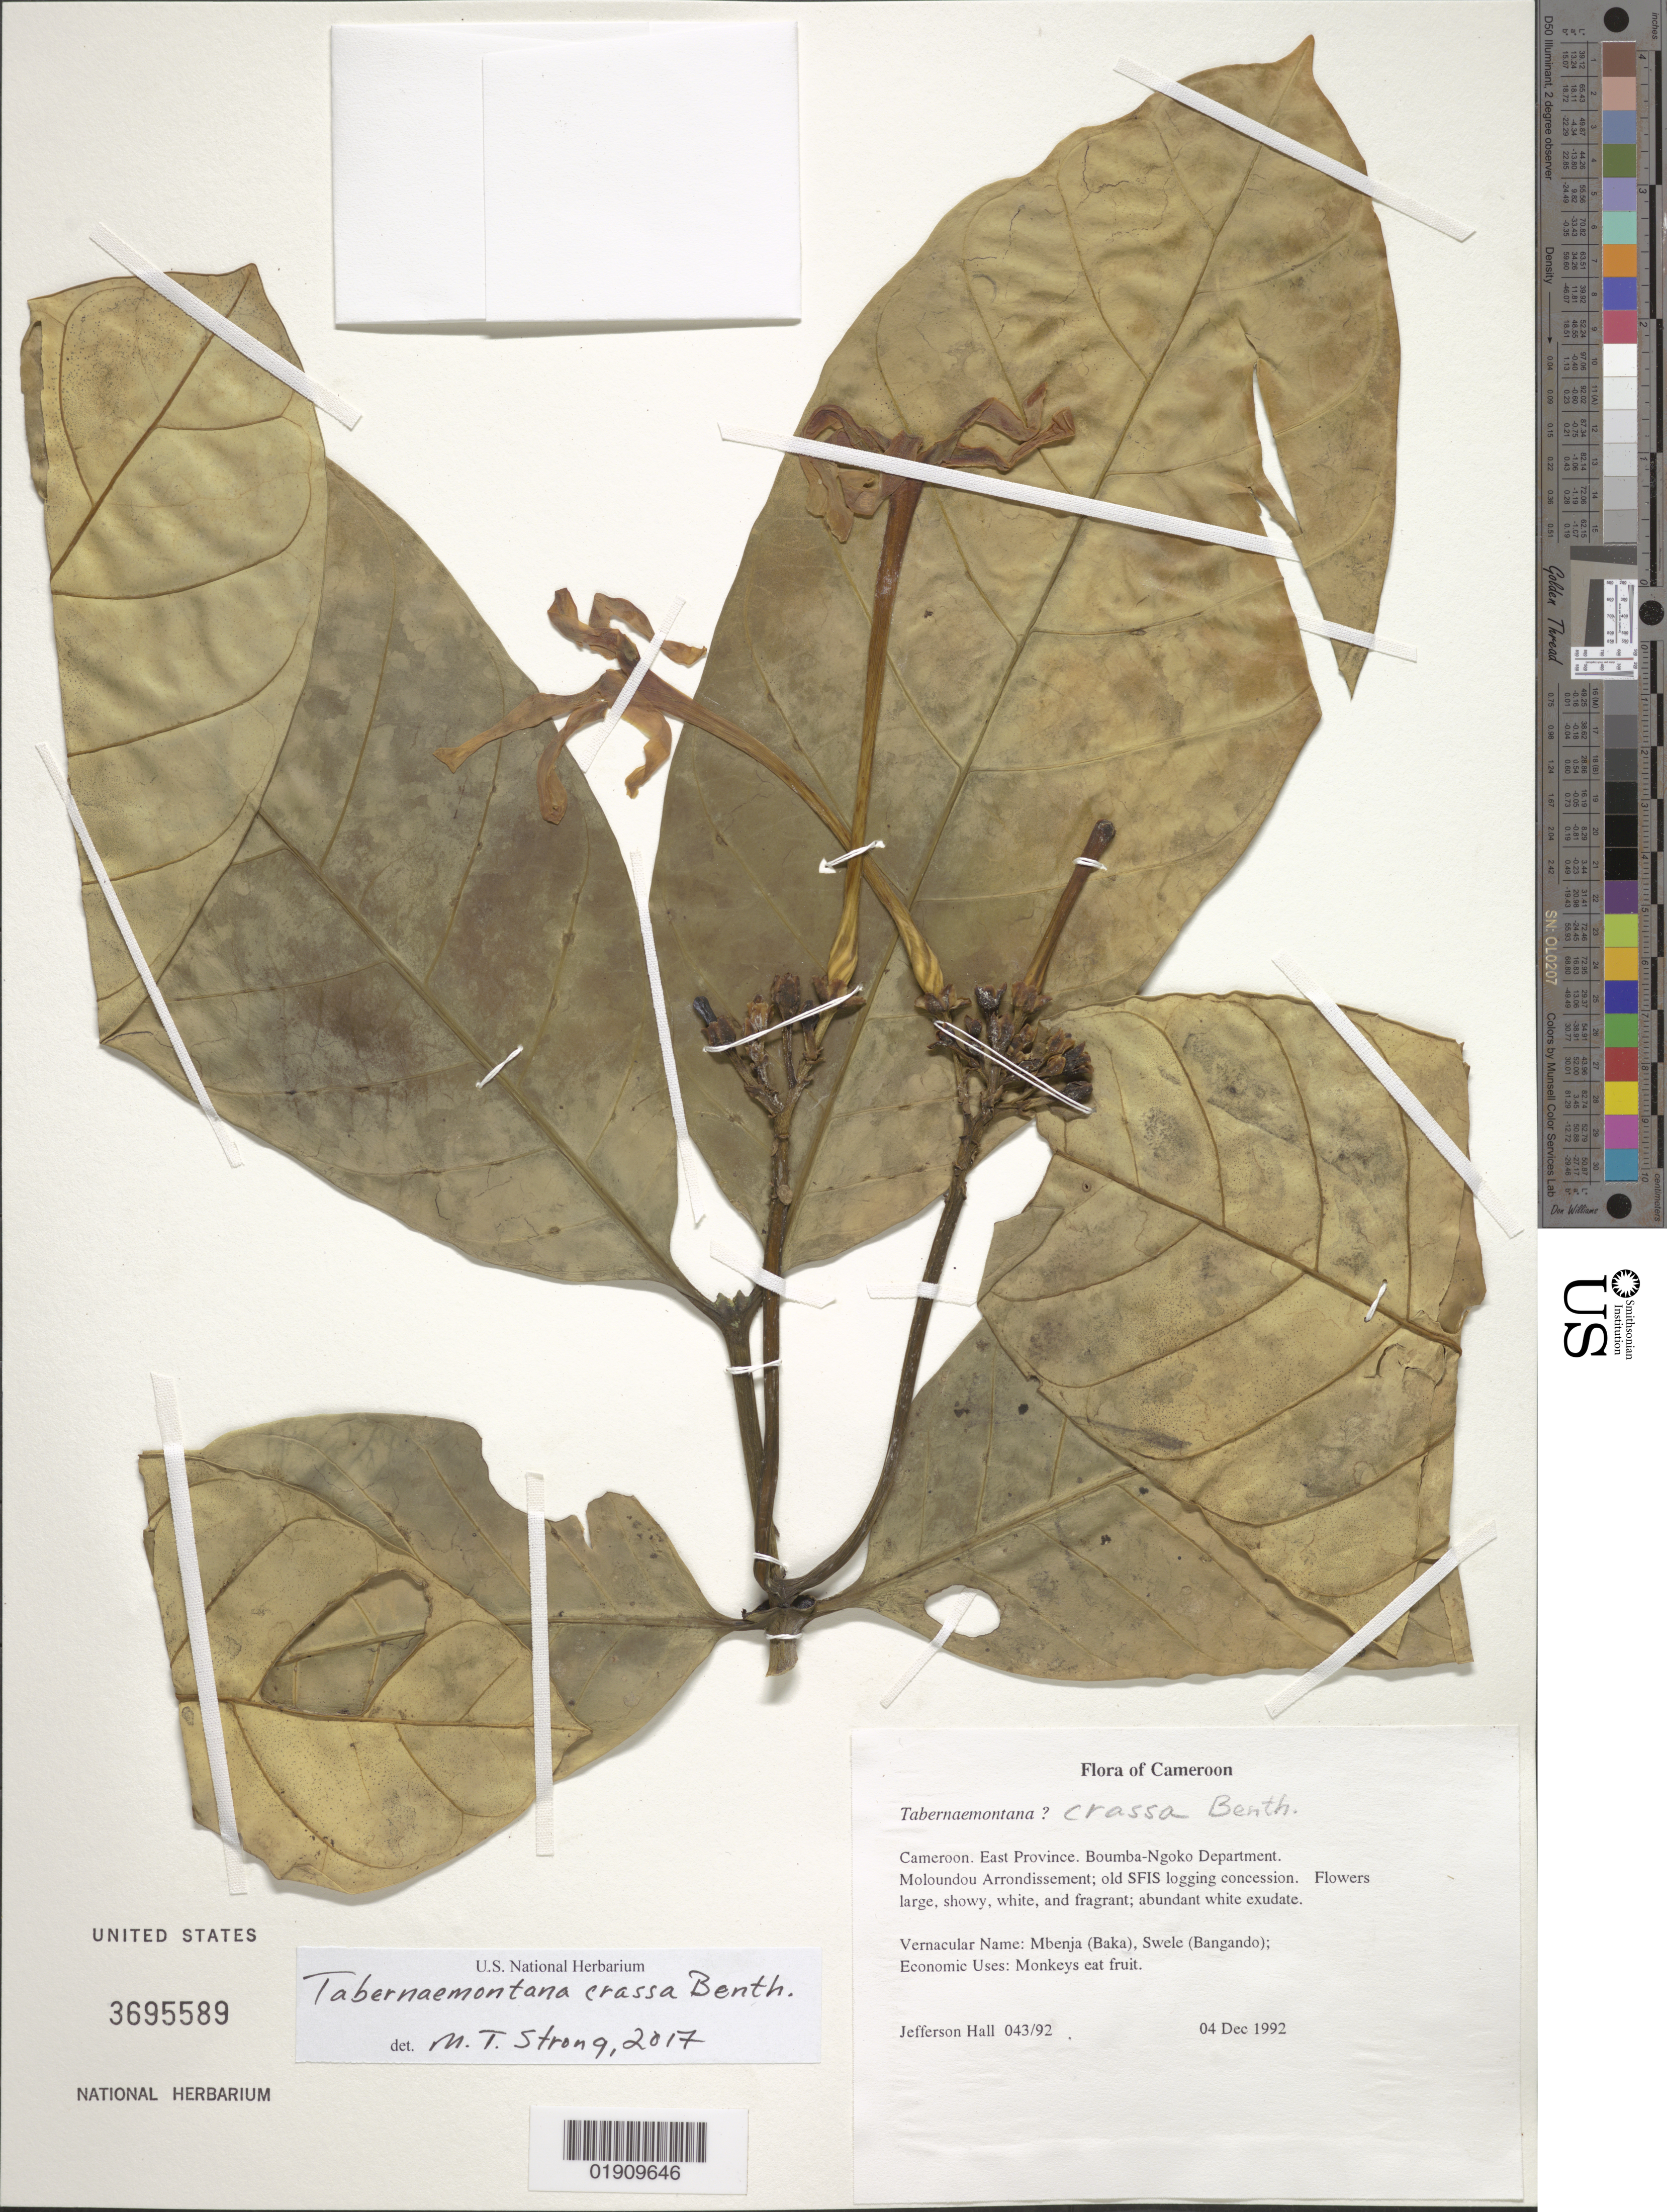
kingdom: Plantae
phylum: Tracheophyta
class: Magnoliopsida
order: Gentianales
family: Apocynaceae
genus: Tabernaemontana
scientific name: Tabernaemontana crassa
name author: Benth.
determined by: Strong, Mark T., (BOT), Smithsonian Institution - National Museum of Natural History (UNITED STATES)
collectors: J. Hall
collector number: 043/92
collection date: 1992-12-04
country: Cameroon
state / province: Est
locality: Boumba-Ngoko Department. Boumba-Ngoko Department. Moloundou Arroundissement; old SFIS logging concession.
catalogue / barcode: US 3695589